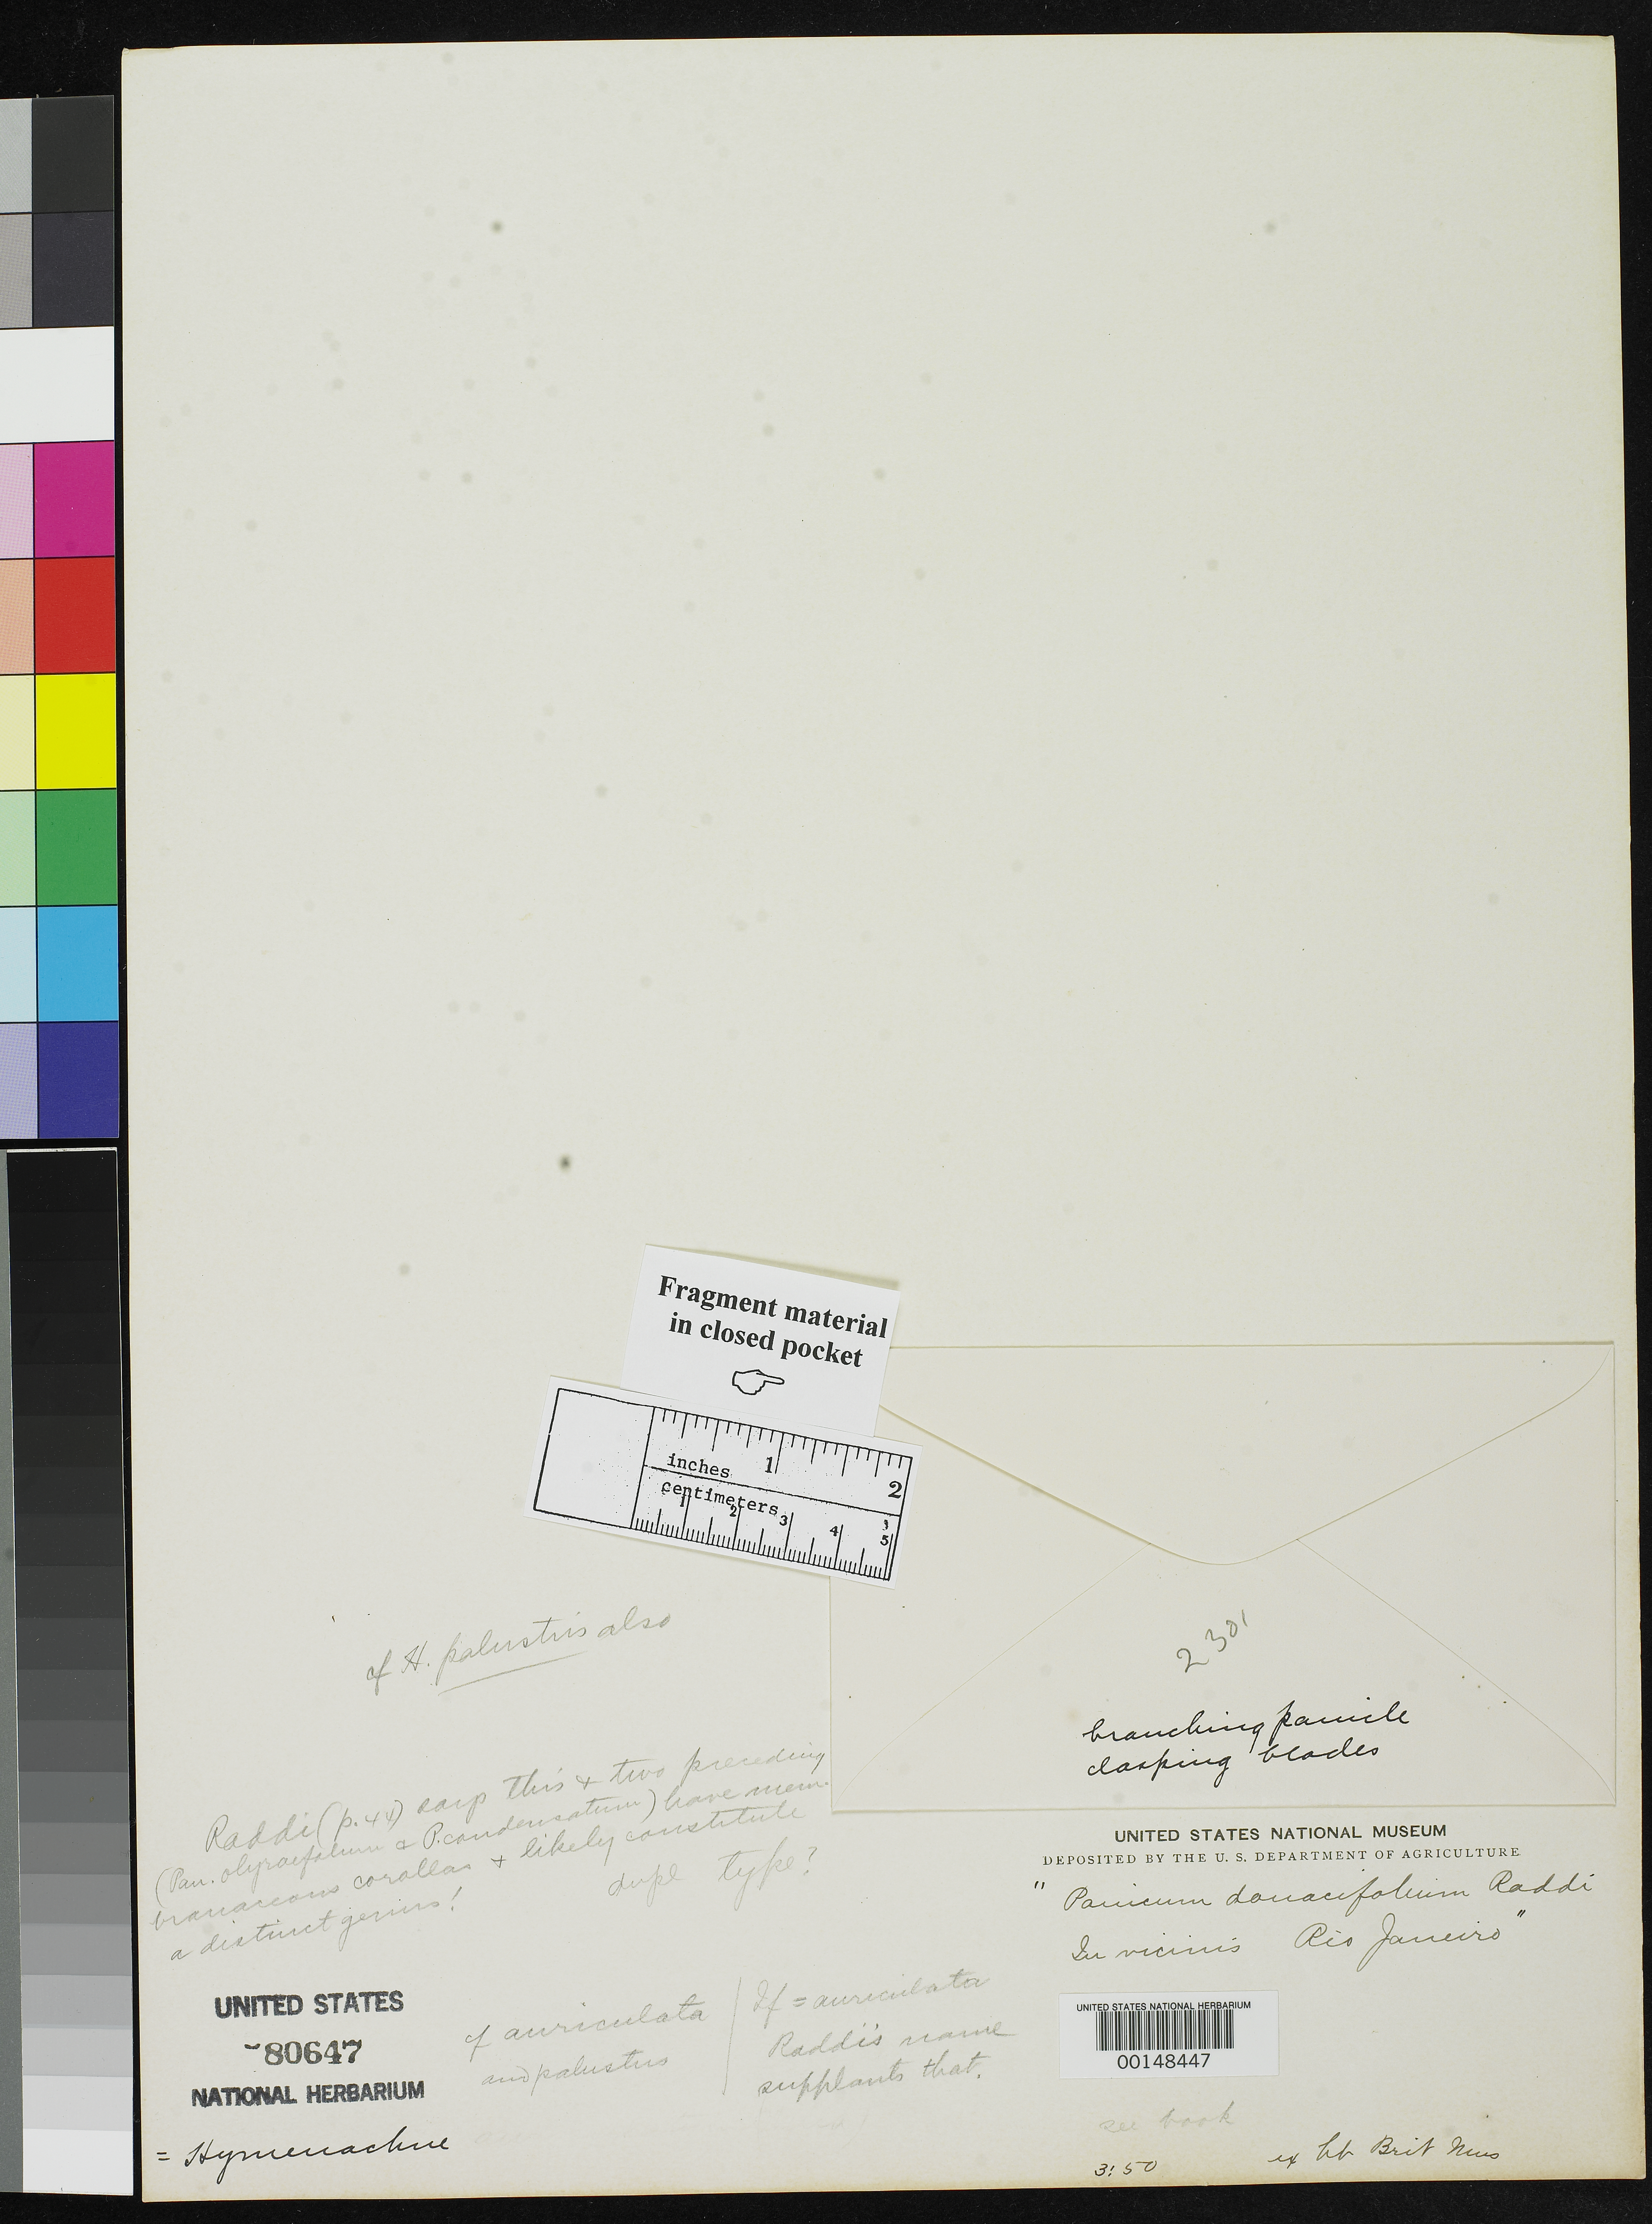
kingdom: Plantae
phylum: Tracheophyta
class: Liliopsida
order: Poales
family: Poaceae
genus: Panicum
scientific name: Panicum donacifolium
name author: Raddi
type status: Type Fragment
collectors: G. Raddi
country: Brazil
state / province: Rio de Janeiro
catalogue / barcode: US 80647